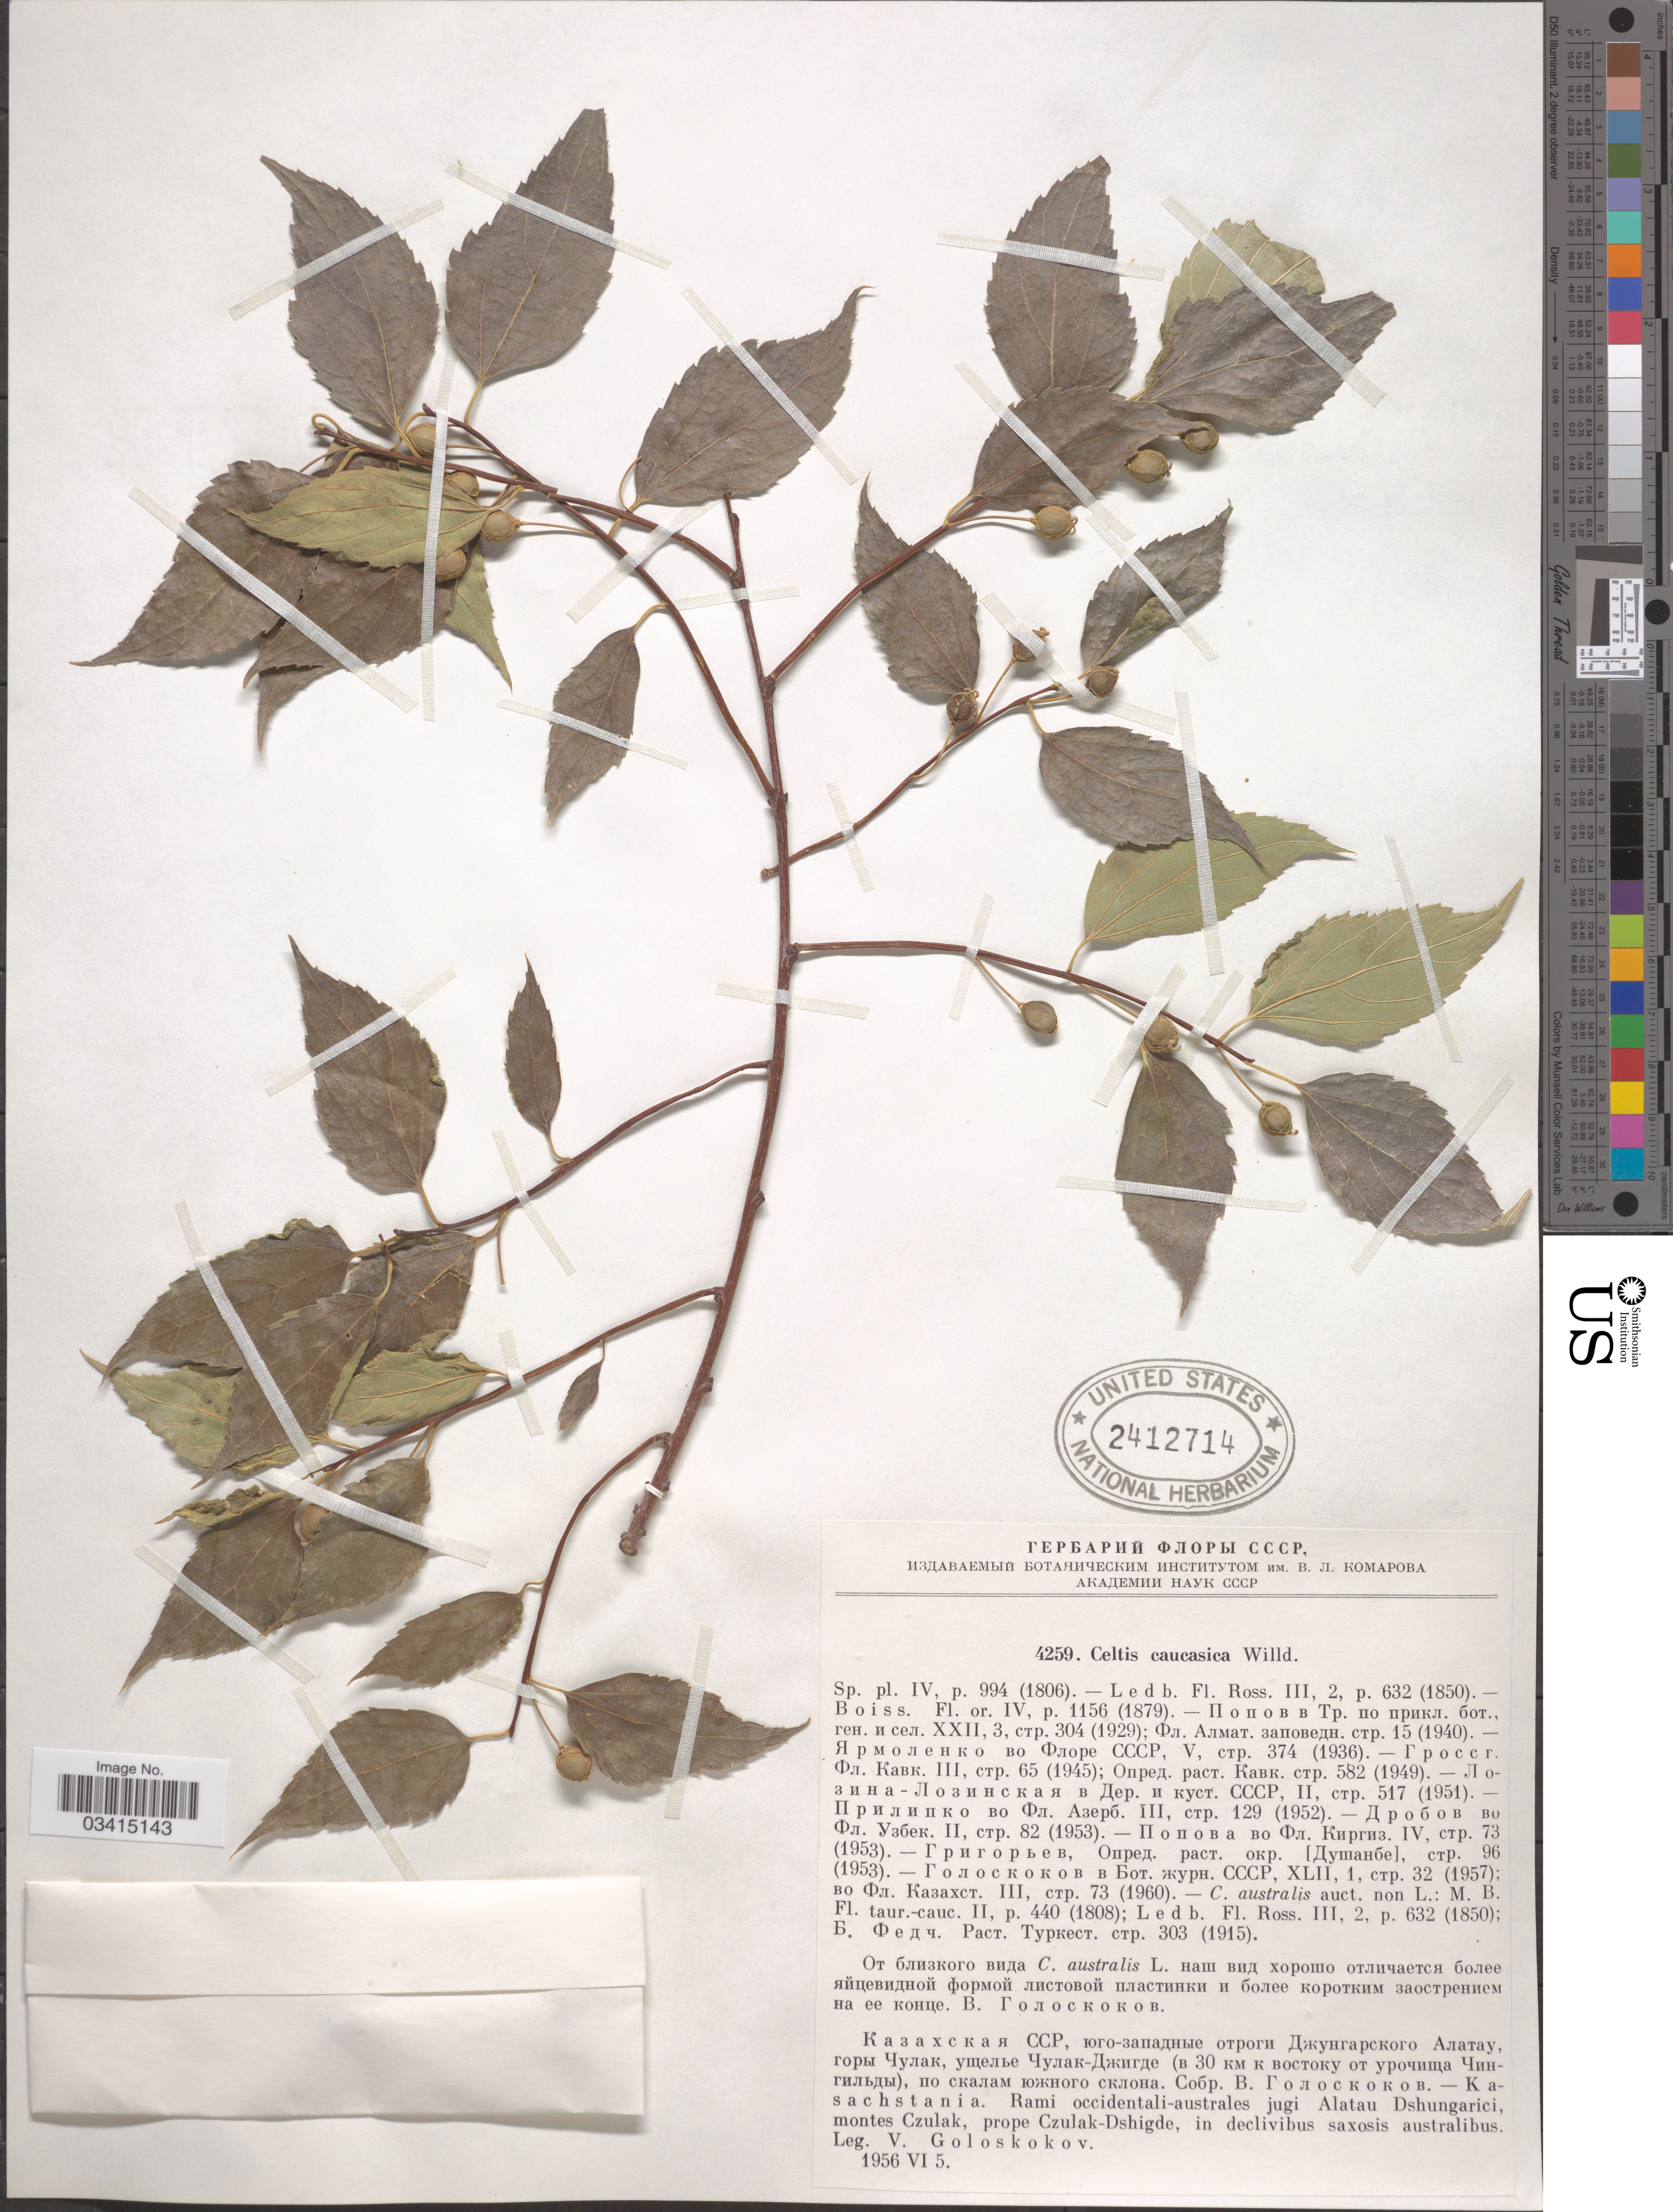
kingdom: Plantae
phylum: Tracheophyta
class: Magnoliopsida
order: Rosales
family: Cannabaceae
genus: Celtis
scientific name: Celtis caucasica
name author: Willd.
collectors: V. P. Goloskokov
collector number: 4259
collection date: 1956-06-05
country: Kazakhstan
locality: Kasachstania. Rami occidentali-australes jugi Alatau Dshungarici, montes Czulak, prope Czulak-Dshigde, in declivibus saxosis australibus.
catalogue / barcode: US 2412714